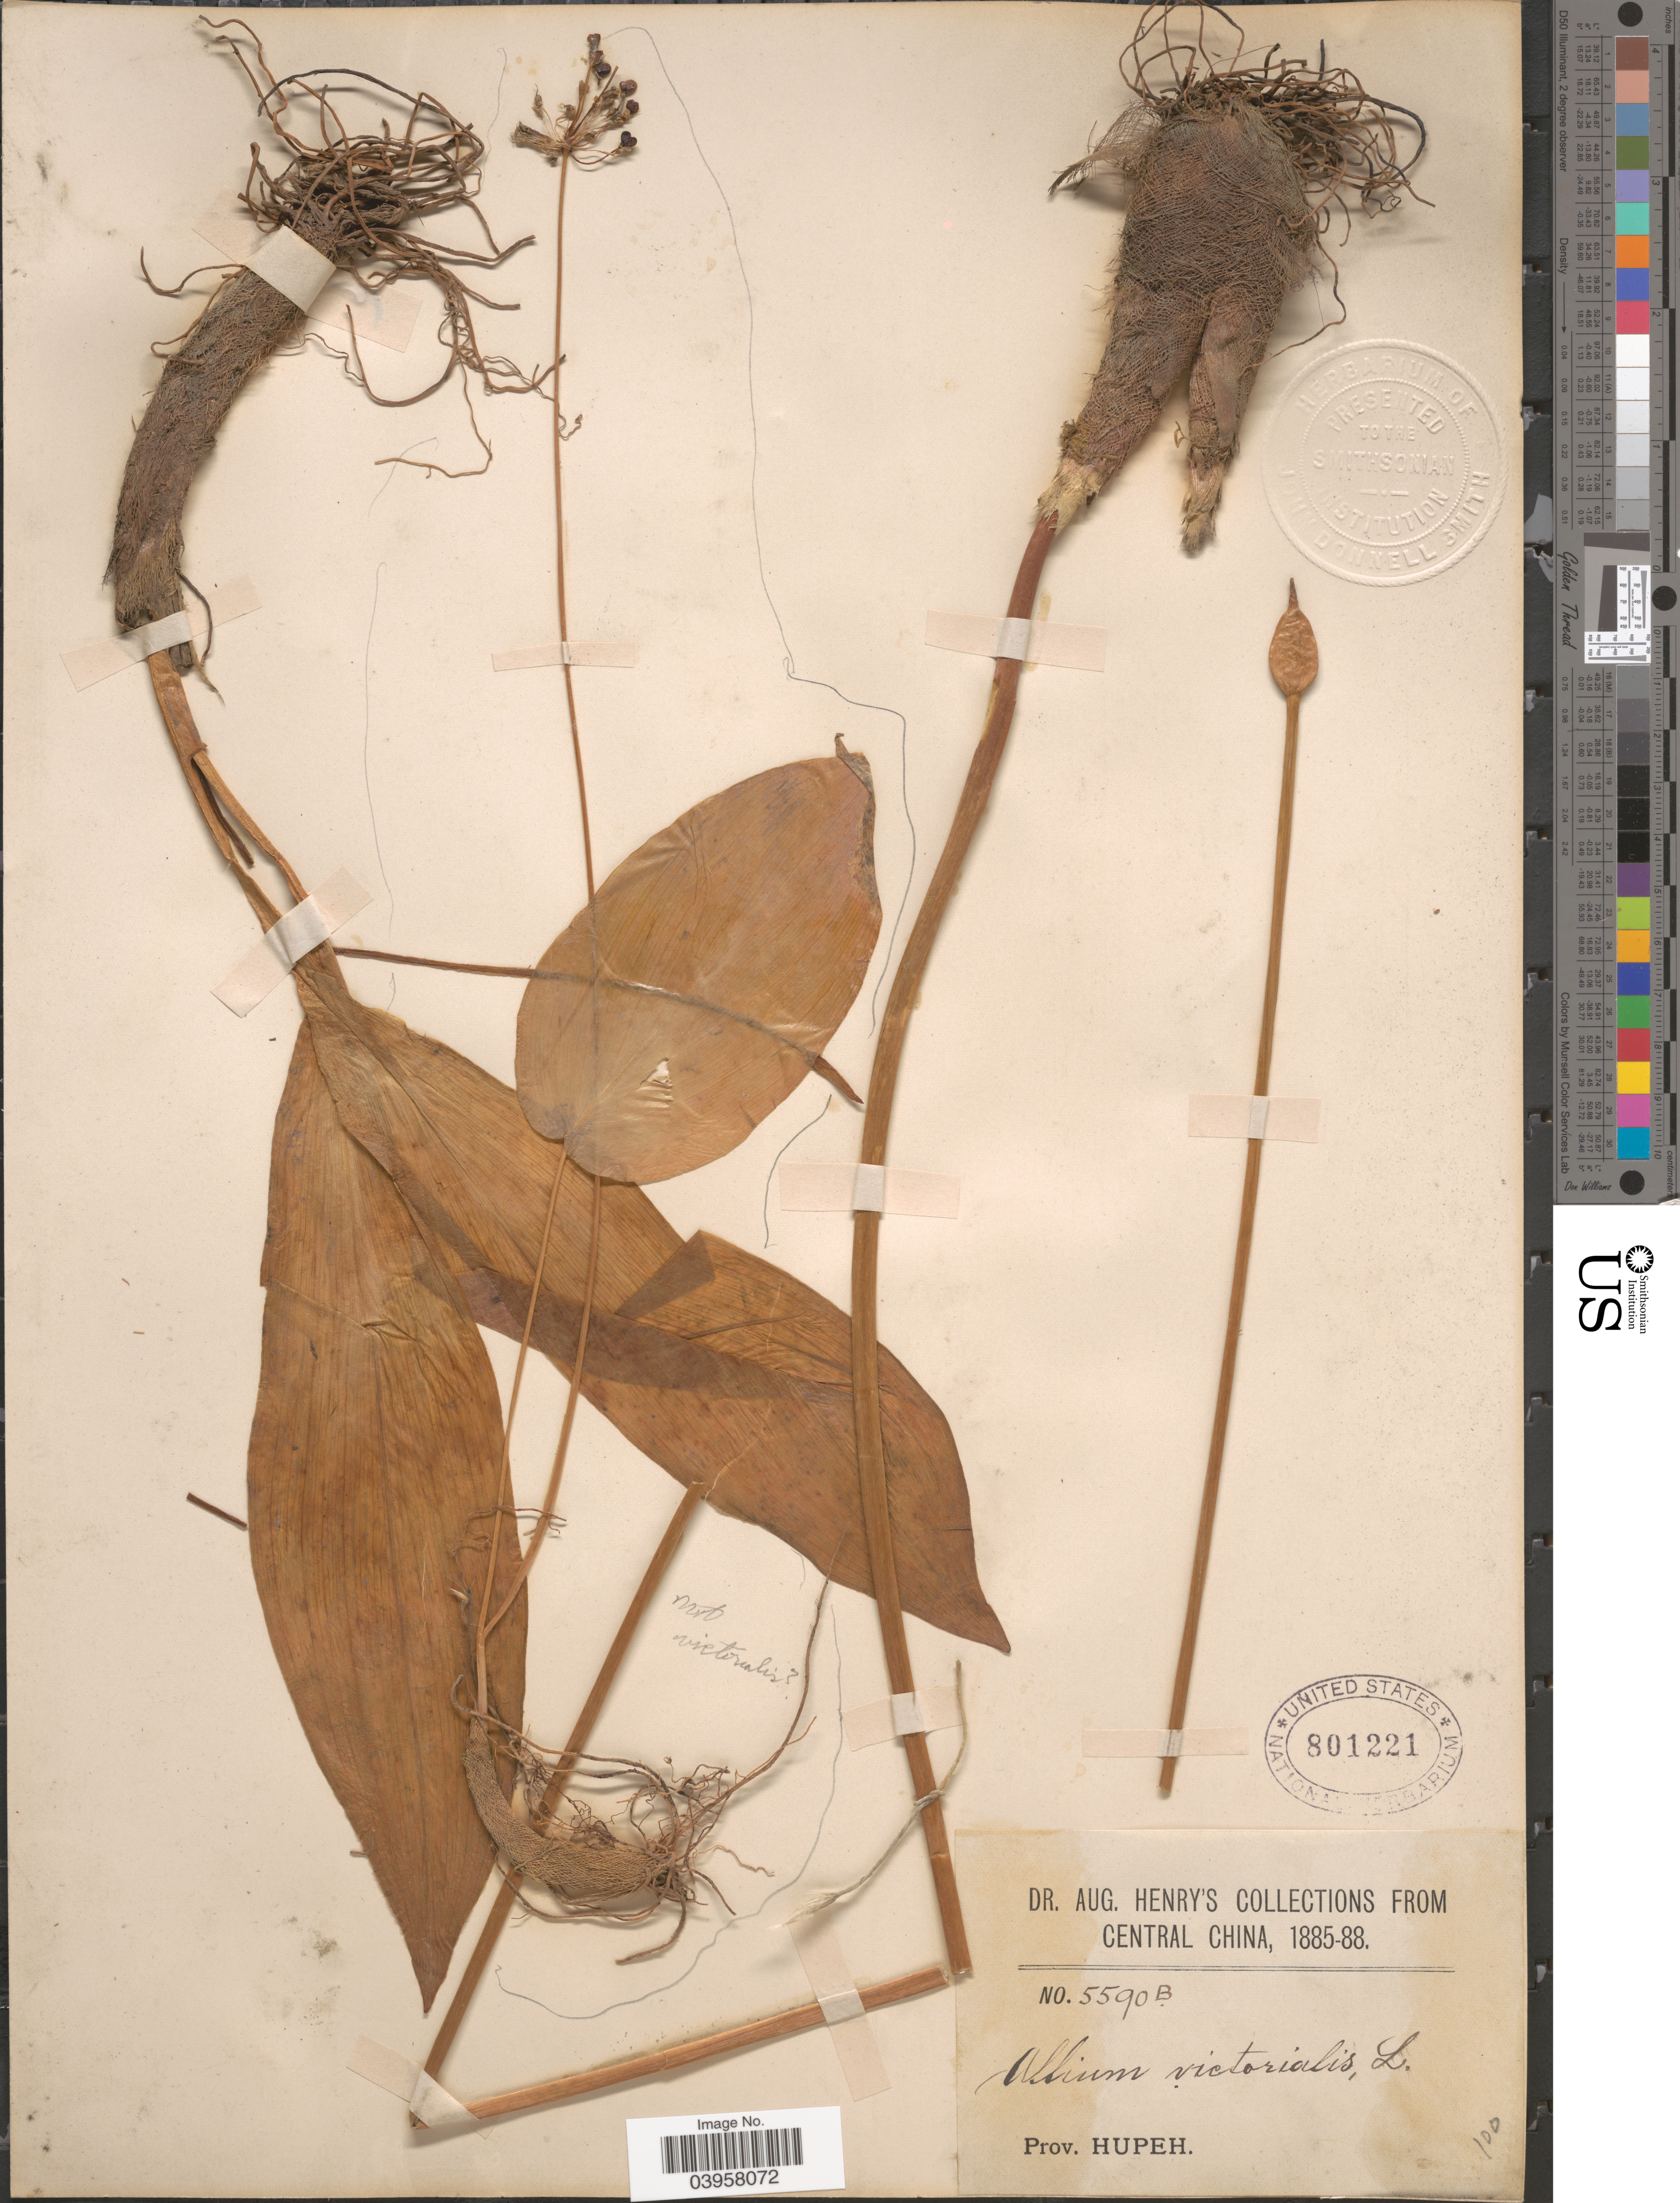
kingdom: Plantae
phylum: Tracheophyta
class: Liliopsida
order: Asparagales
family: Amaryllidaceae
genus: Allium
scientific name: Allium victorialis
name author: L.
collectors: A. Henry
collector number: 5590 B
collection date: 1885/1888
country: China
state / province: Hubei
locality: Central China. Prov. Hupeh.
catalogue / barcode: US 801221